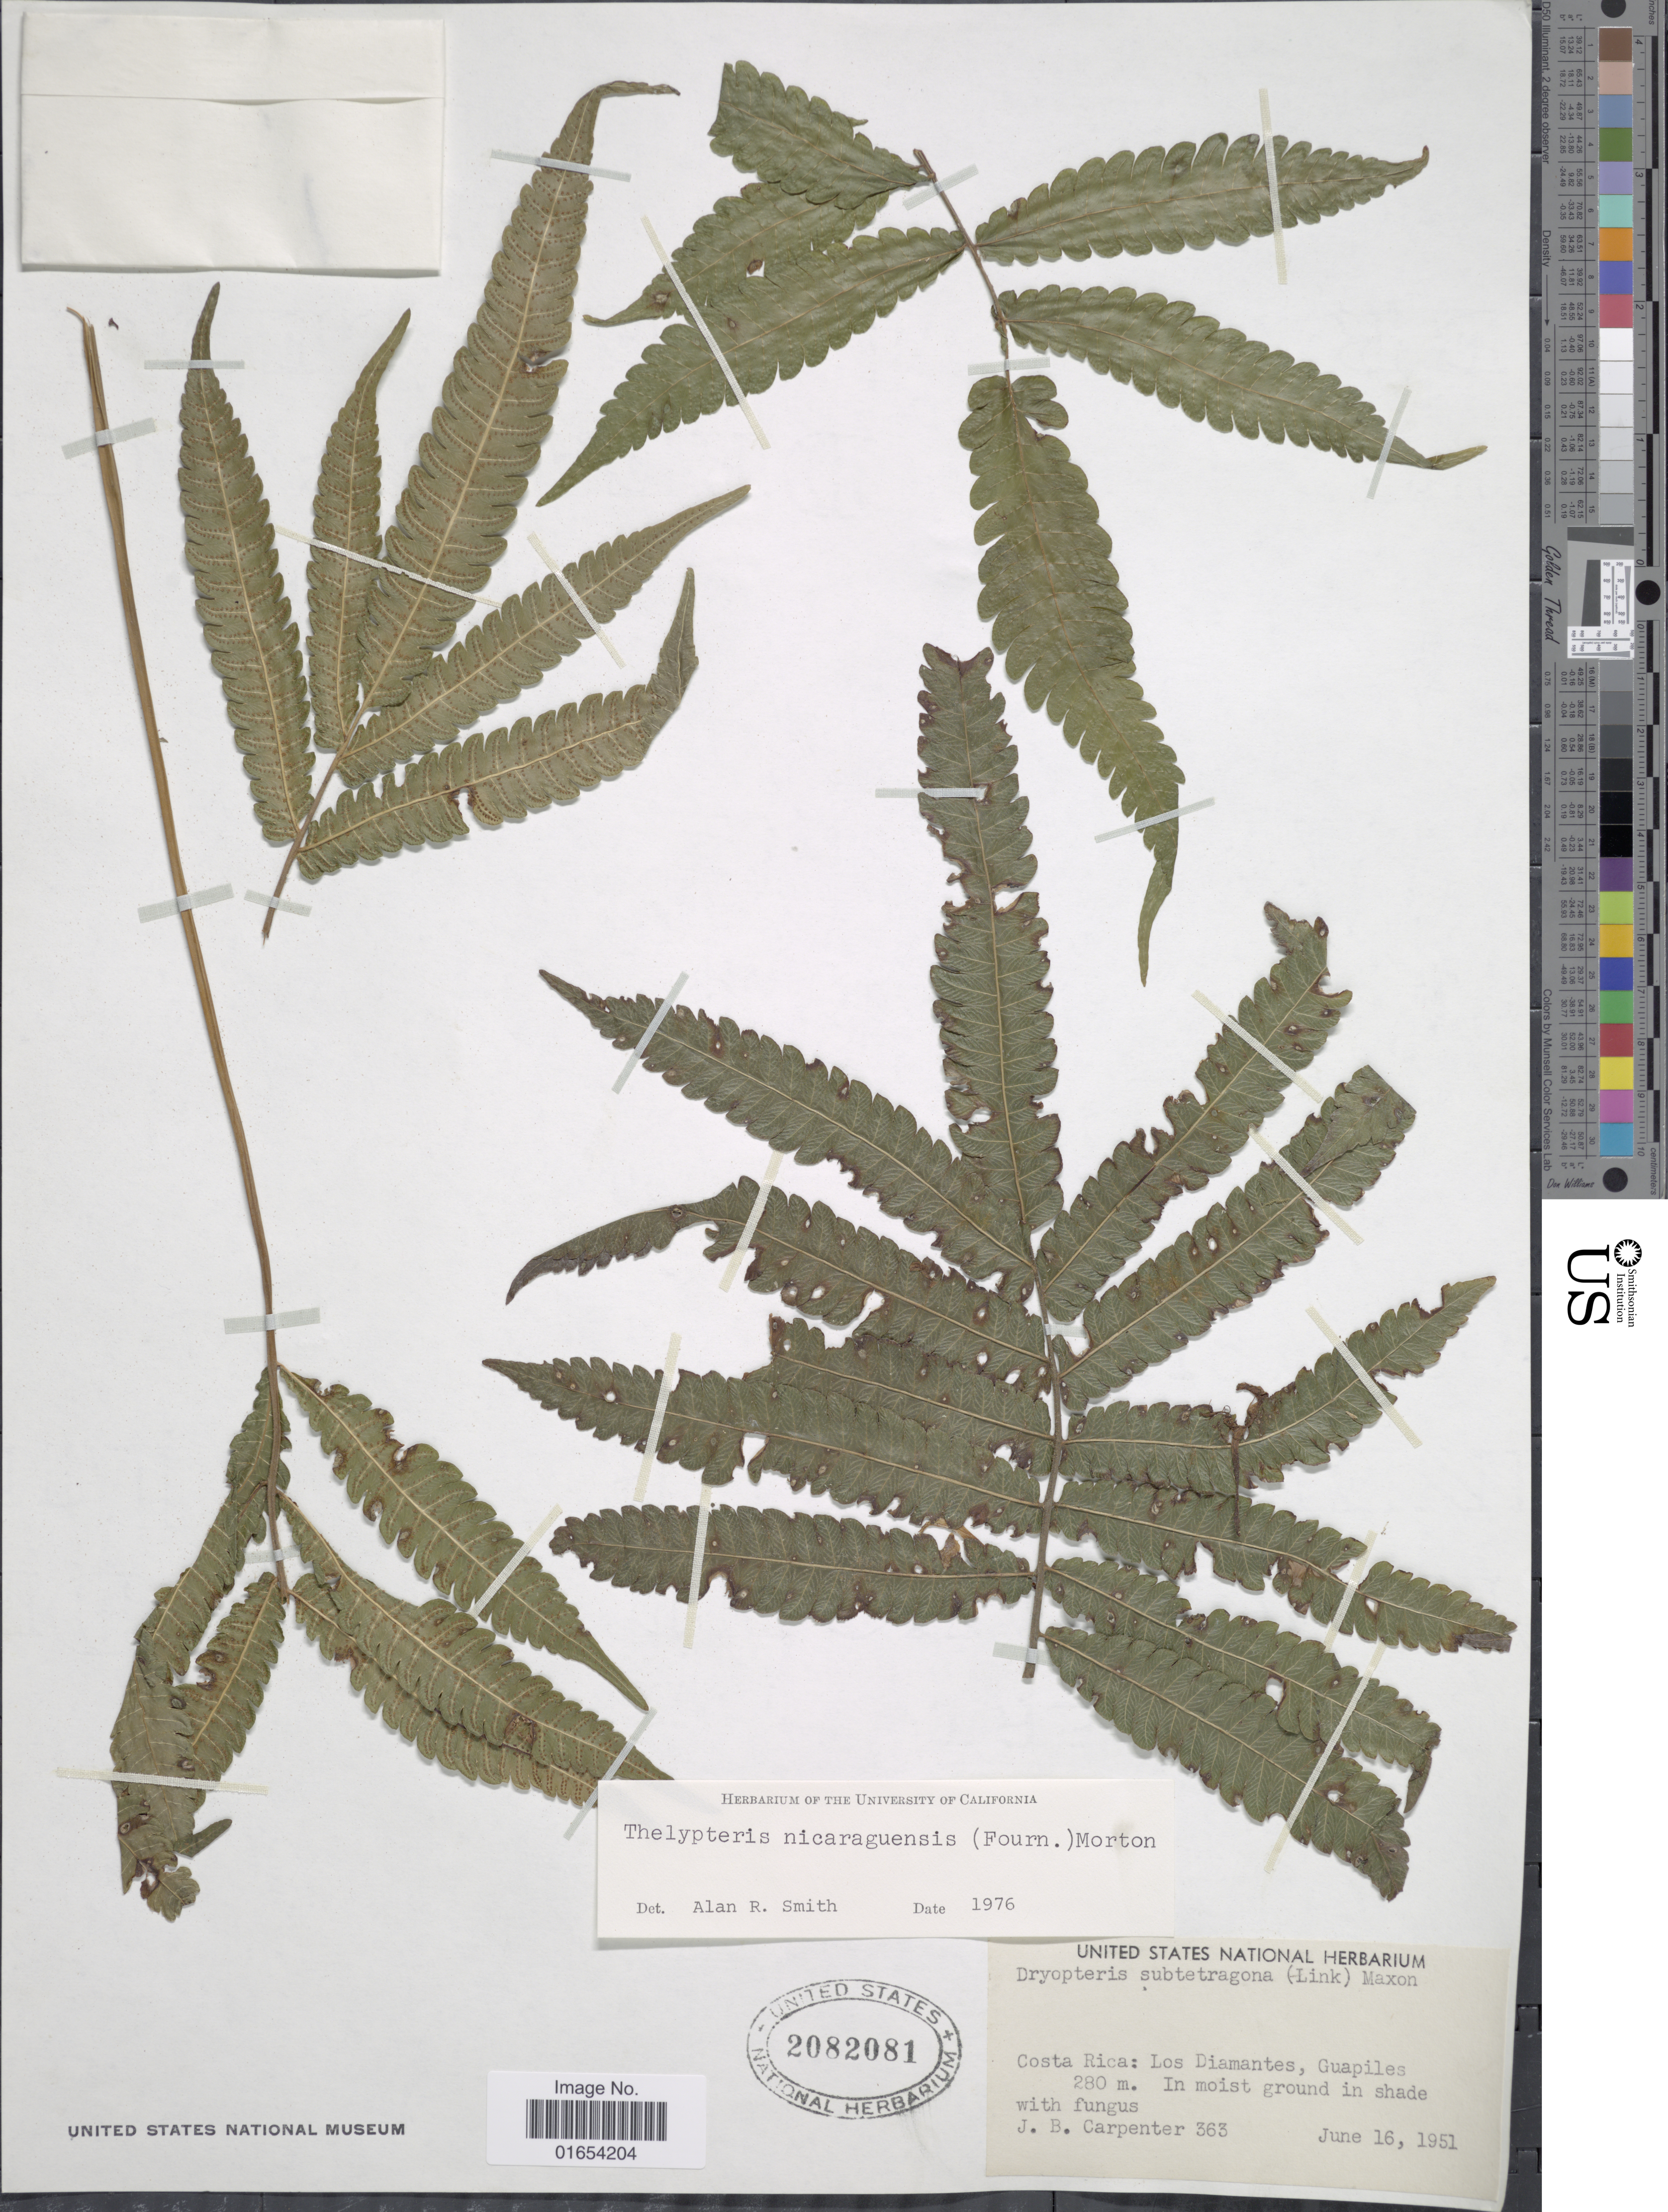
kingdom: Plantae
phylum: Tracheophyta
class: Polypodiopsida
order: Polypodiales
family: Thelypteridaceae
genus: Goniopteris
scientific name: Goniopteris nicaraguensis (C. Chr.) comb. nov., ined 2015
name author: (C. Chr.)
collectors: J. Carpenter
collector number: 363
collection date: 1951-06-16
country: Costa Rica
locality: Los Diamantes, Guapiles. In moist ground in shade with fungus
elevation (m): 280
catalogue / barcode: US 2082081